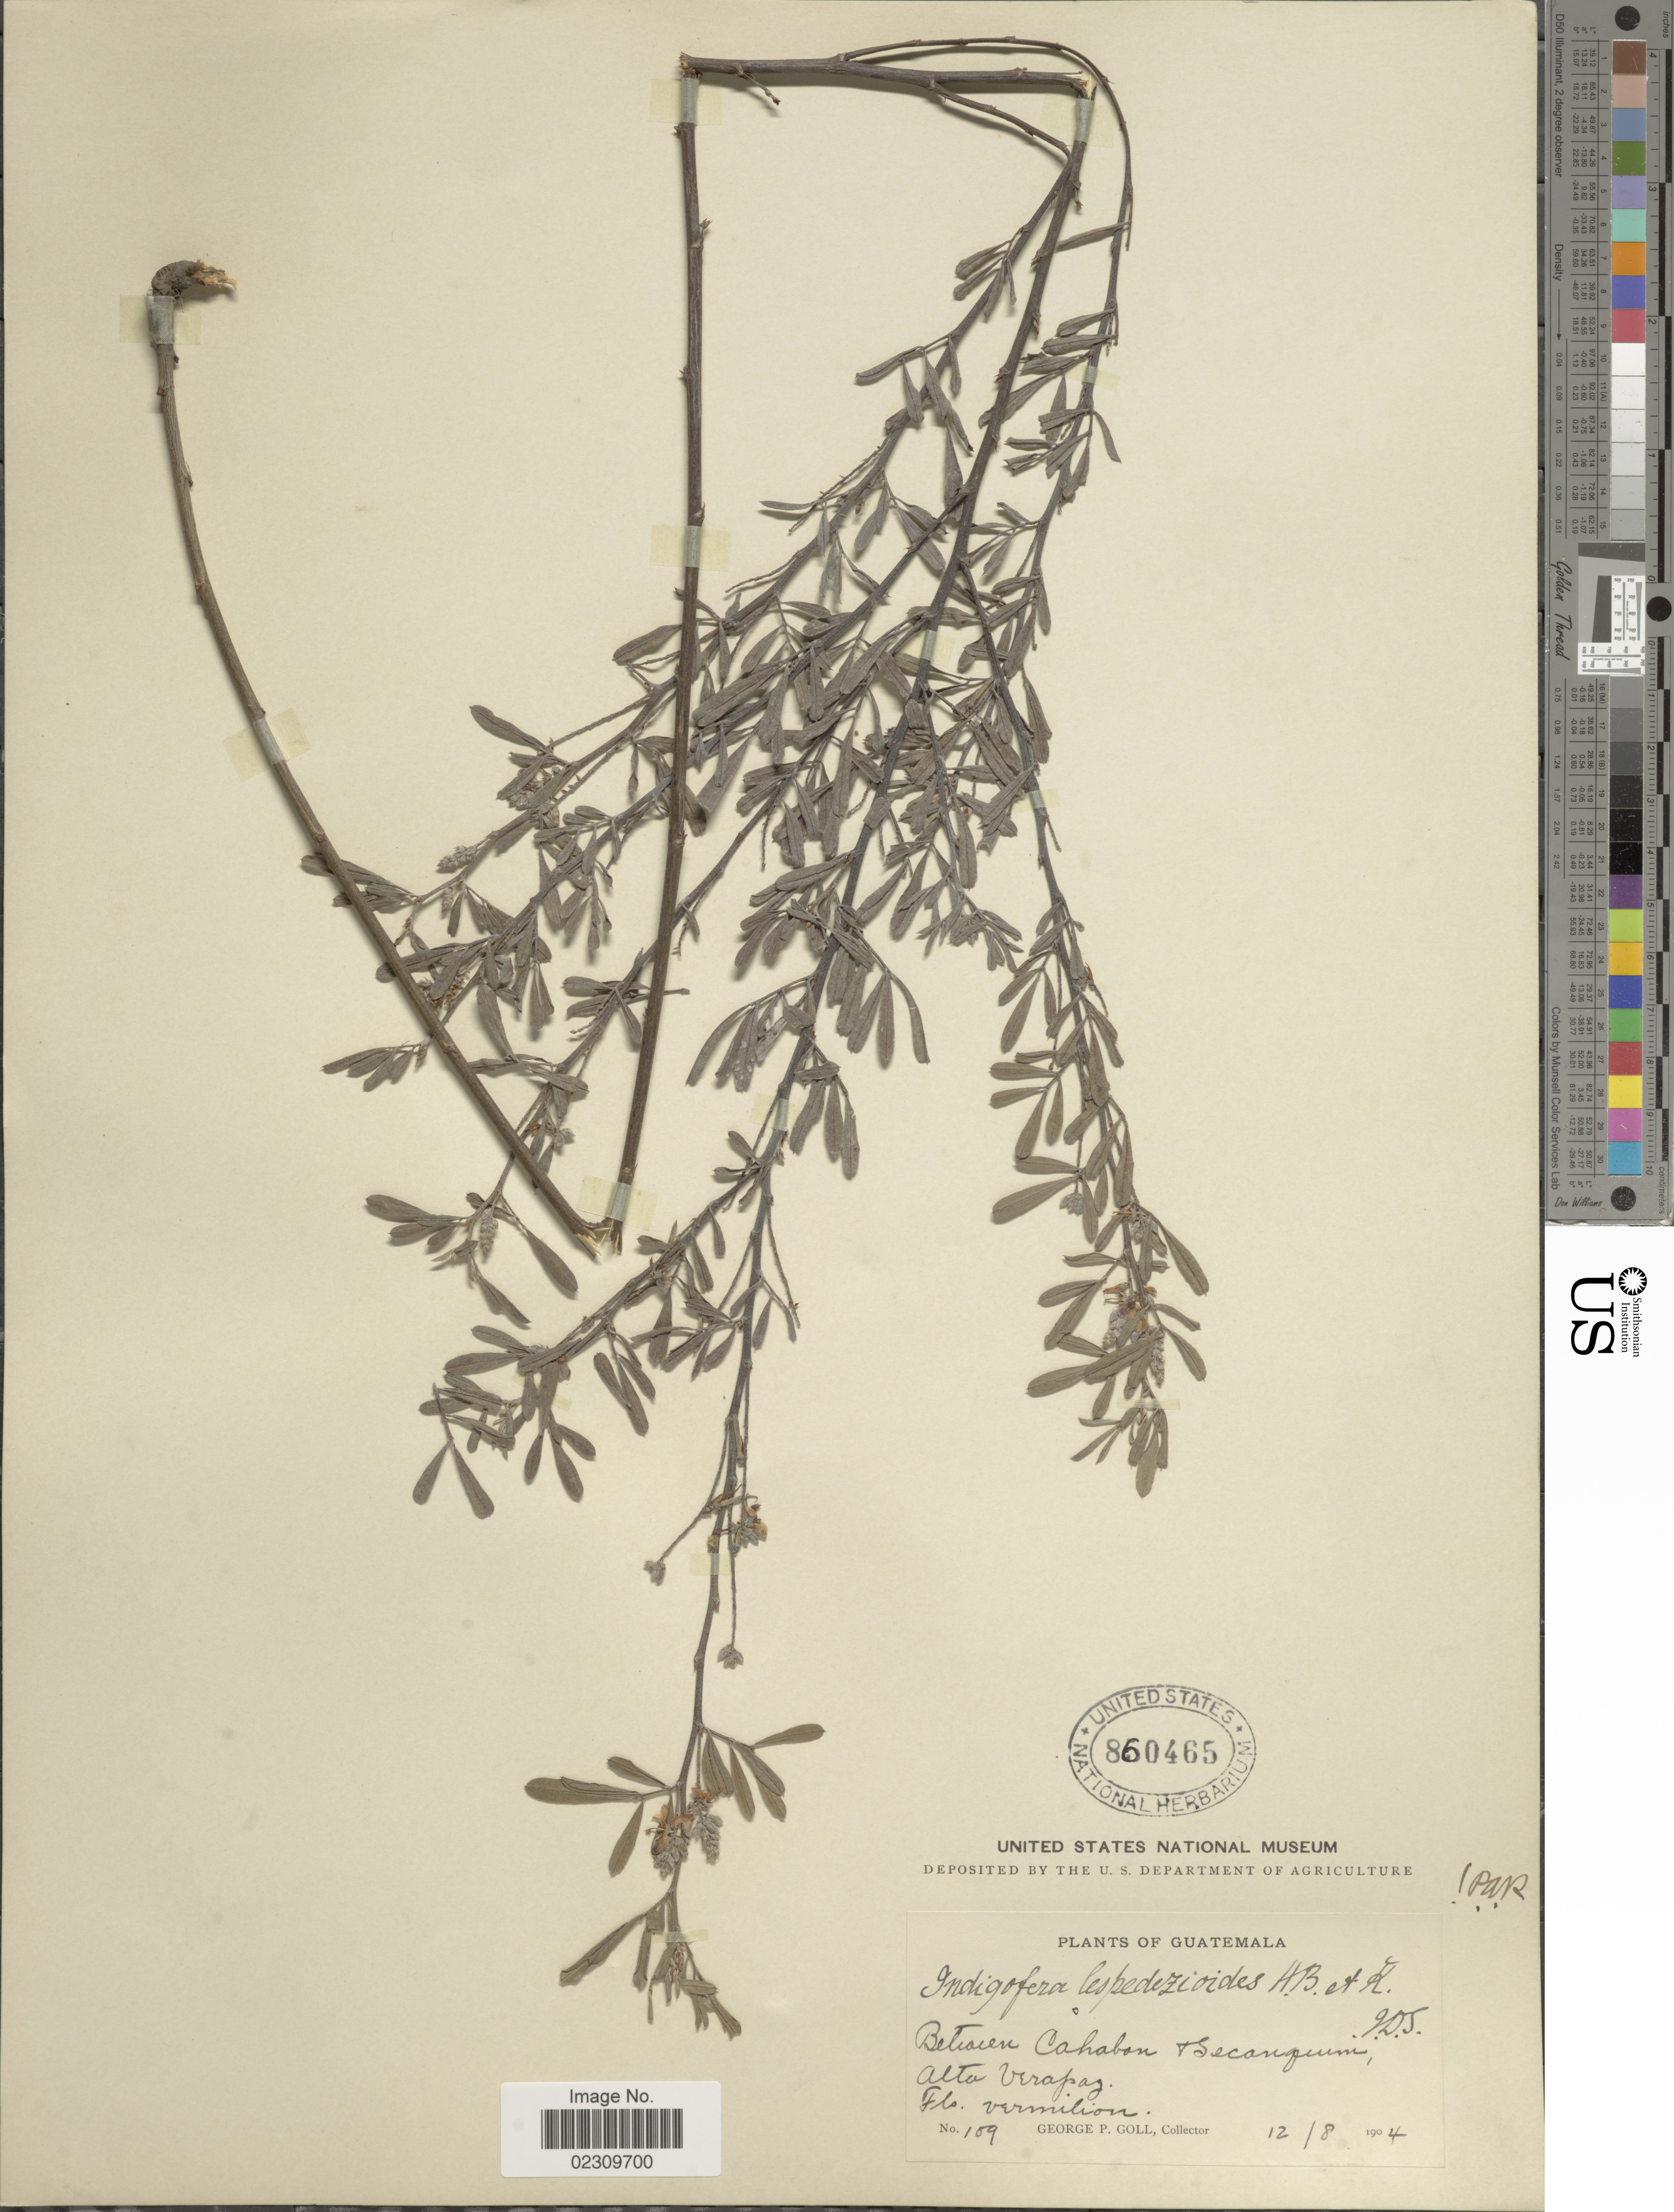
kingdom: Plantae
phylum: Tracheophyta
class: Magnoliopsida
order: Fabales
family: Fabaceae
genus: Indigofera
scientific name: Indigofera lespedezioides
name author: Kunth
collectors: G. P. Goll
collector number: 159*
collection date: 1904-08-12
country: Guatemala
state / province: Alta Verapaz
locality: Between Cahabon & Secanquim, Alta Verapaz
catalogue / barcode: US 860465